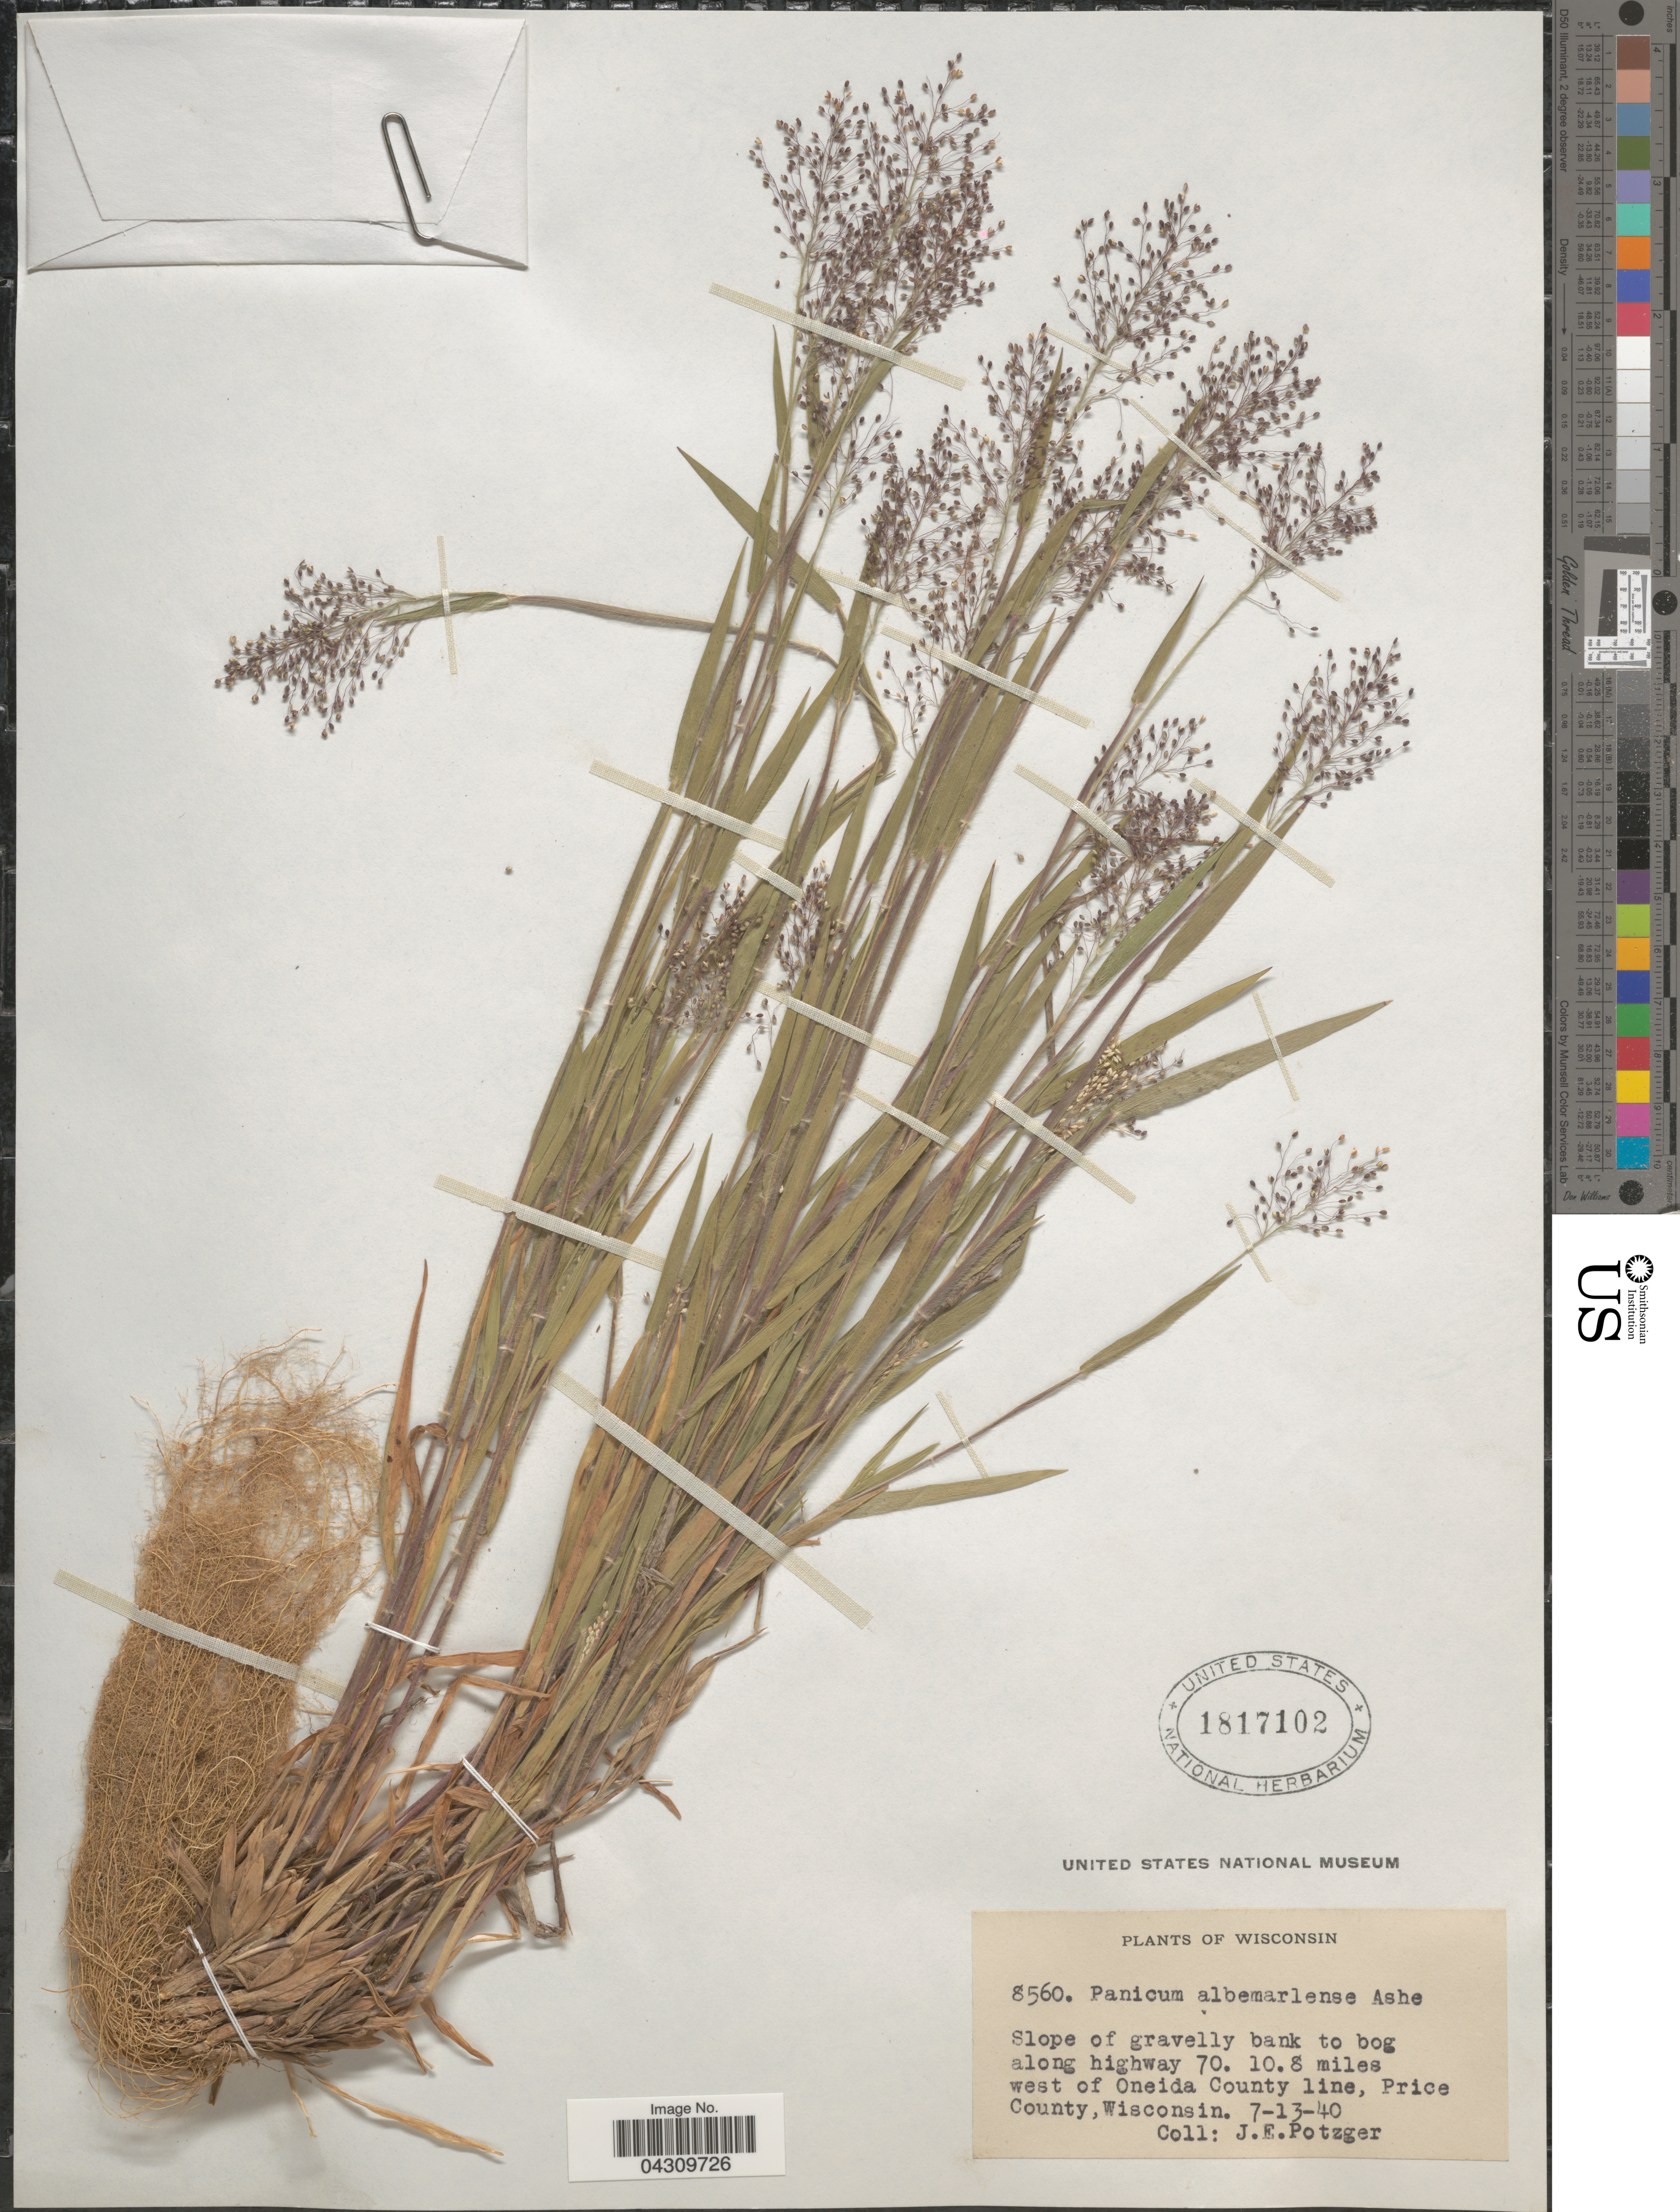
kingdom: Plantae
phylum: Tracheophyta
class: Liliopsida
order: Poales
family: Poaceae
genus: Dichanthelium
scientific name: Dichanthelium acuminatum var. acuminatum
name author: (Sw.) Gould & C.A. Clark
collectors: J. Potzger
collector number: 8560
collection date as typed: Transcribed d/m/y: 13/7/40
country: United States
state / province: Wisconsin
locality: Slope of gravelly bank to bog along highway 70. 10.8 miles west of Oneida County line, Price County.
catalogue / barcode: US 1817102